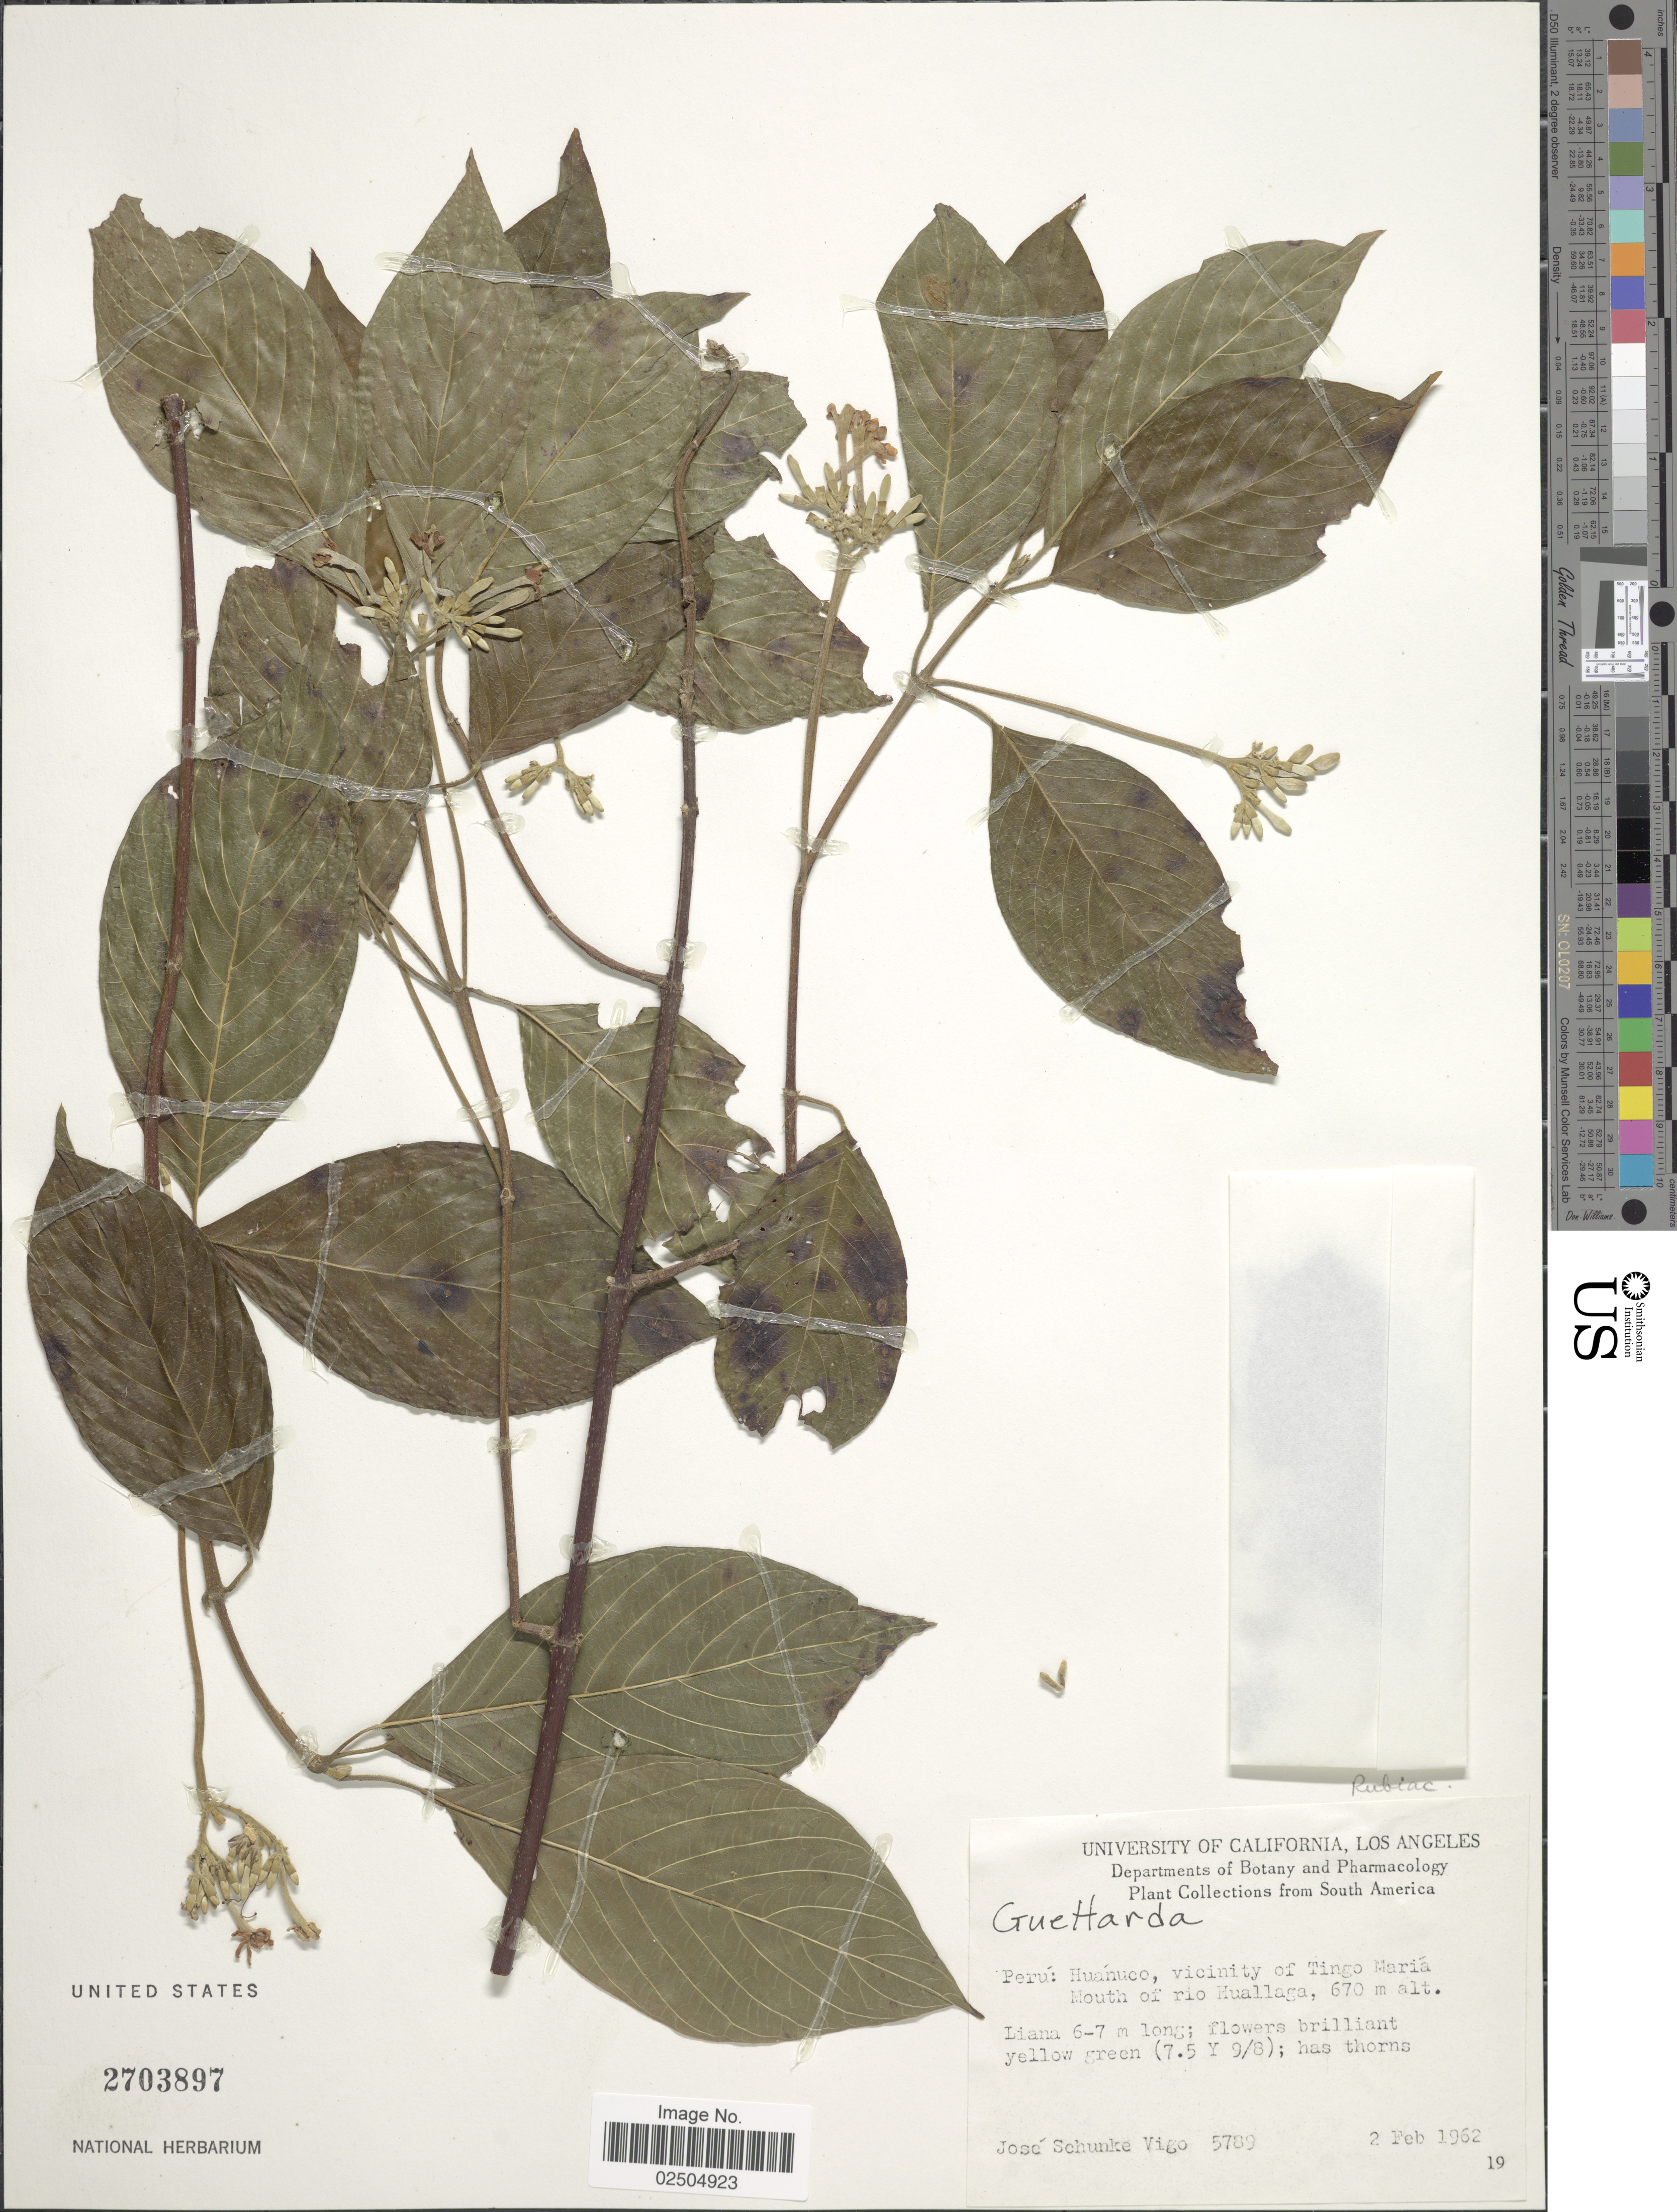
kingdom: Plantae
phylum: Tracheophyta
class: Magnoliopsida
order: Gentianales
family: Rubiaceae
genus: Guettarda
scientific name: Guettarda sp.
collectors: J. Schunke Vigo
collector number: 5789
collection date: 1962-02-02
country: Peru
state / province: Huánuco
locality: Vicinity of Tingo Maria, Mouth of Rio Huallaga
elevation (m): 670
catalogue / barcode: US 2703897